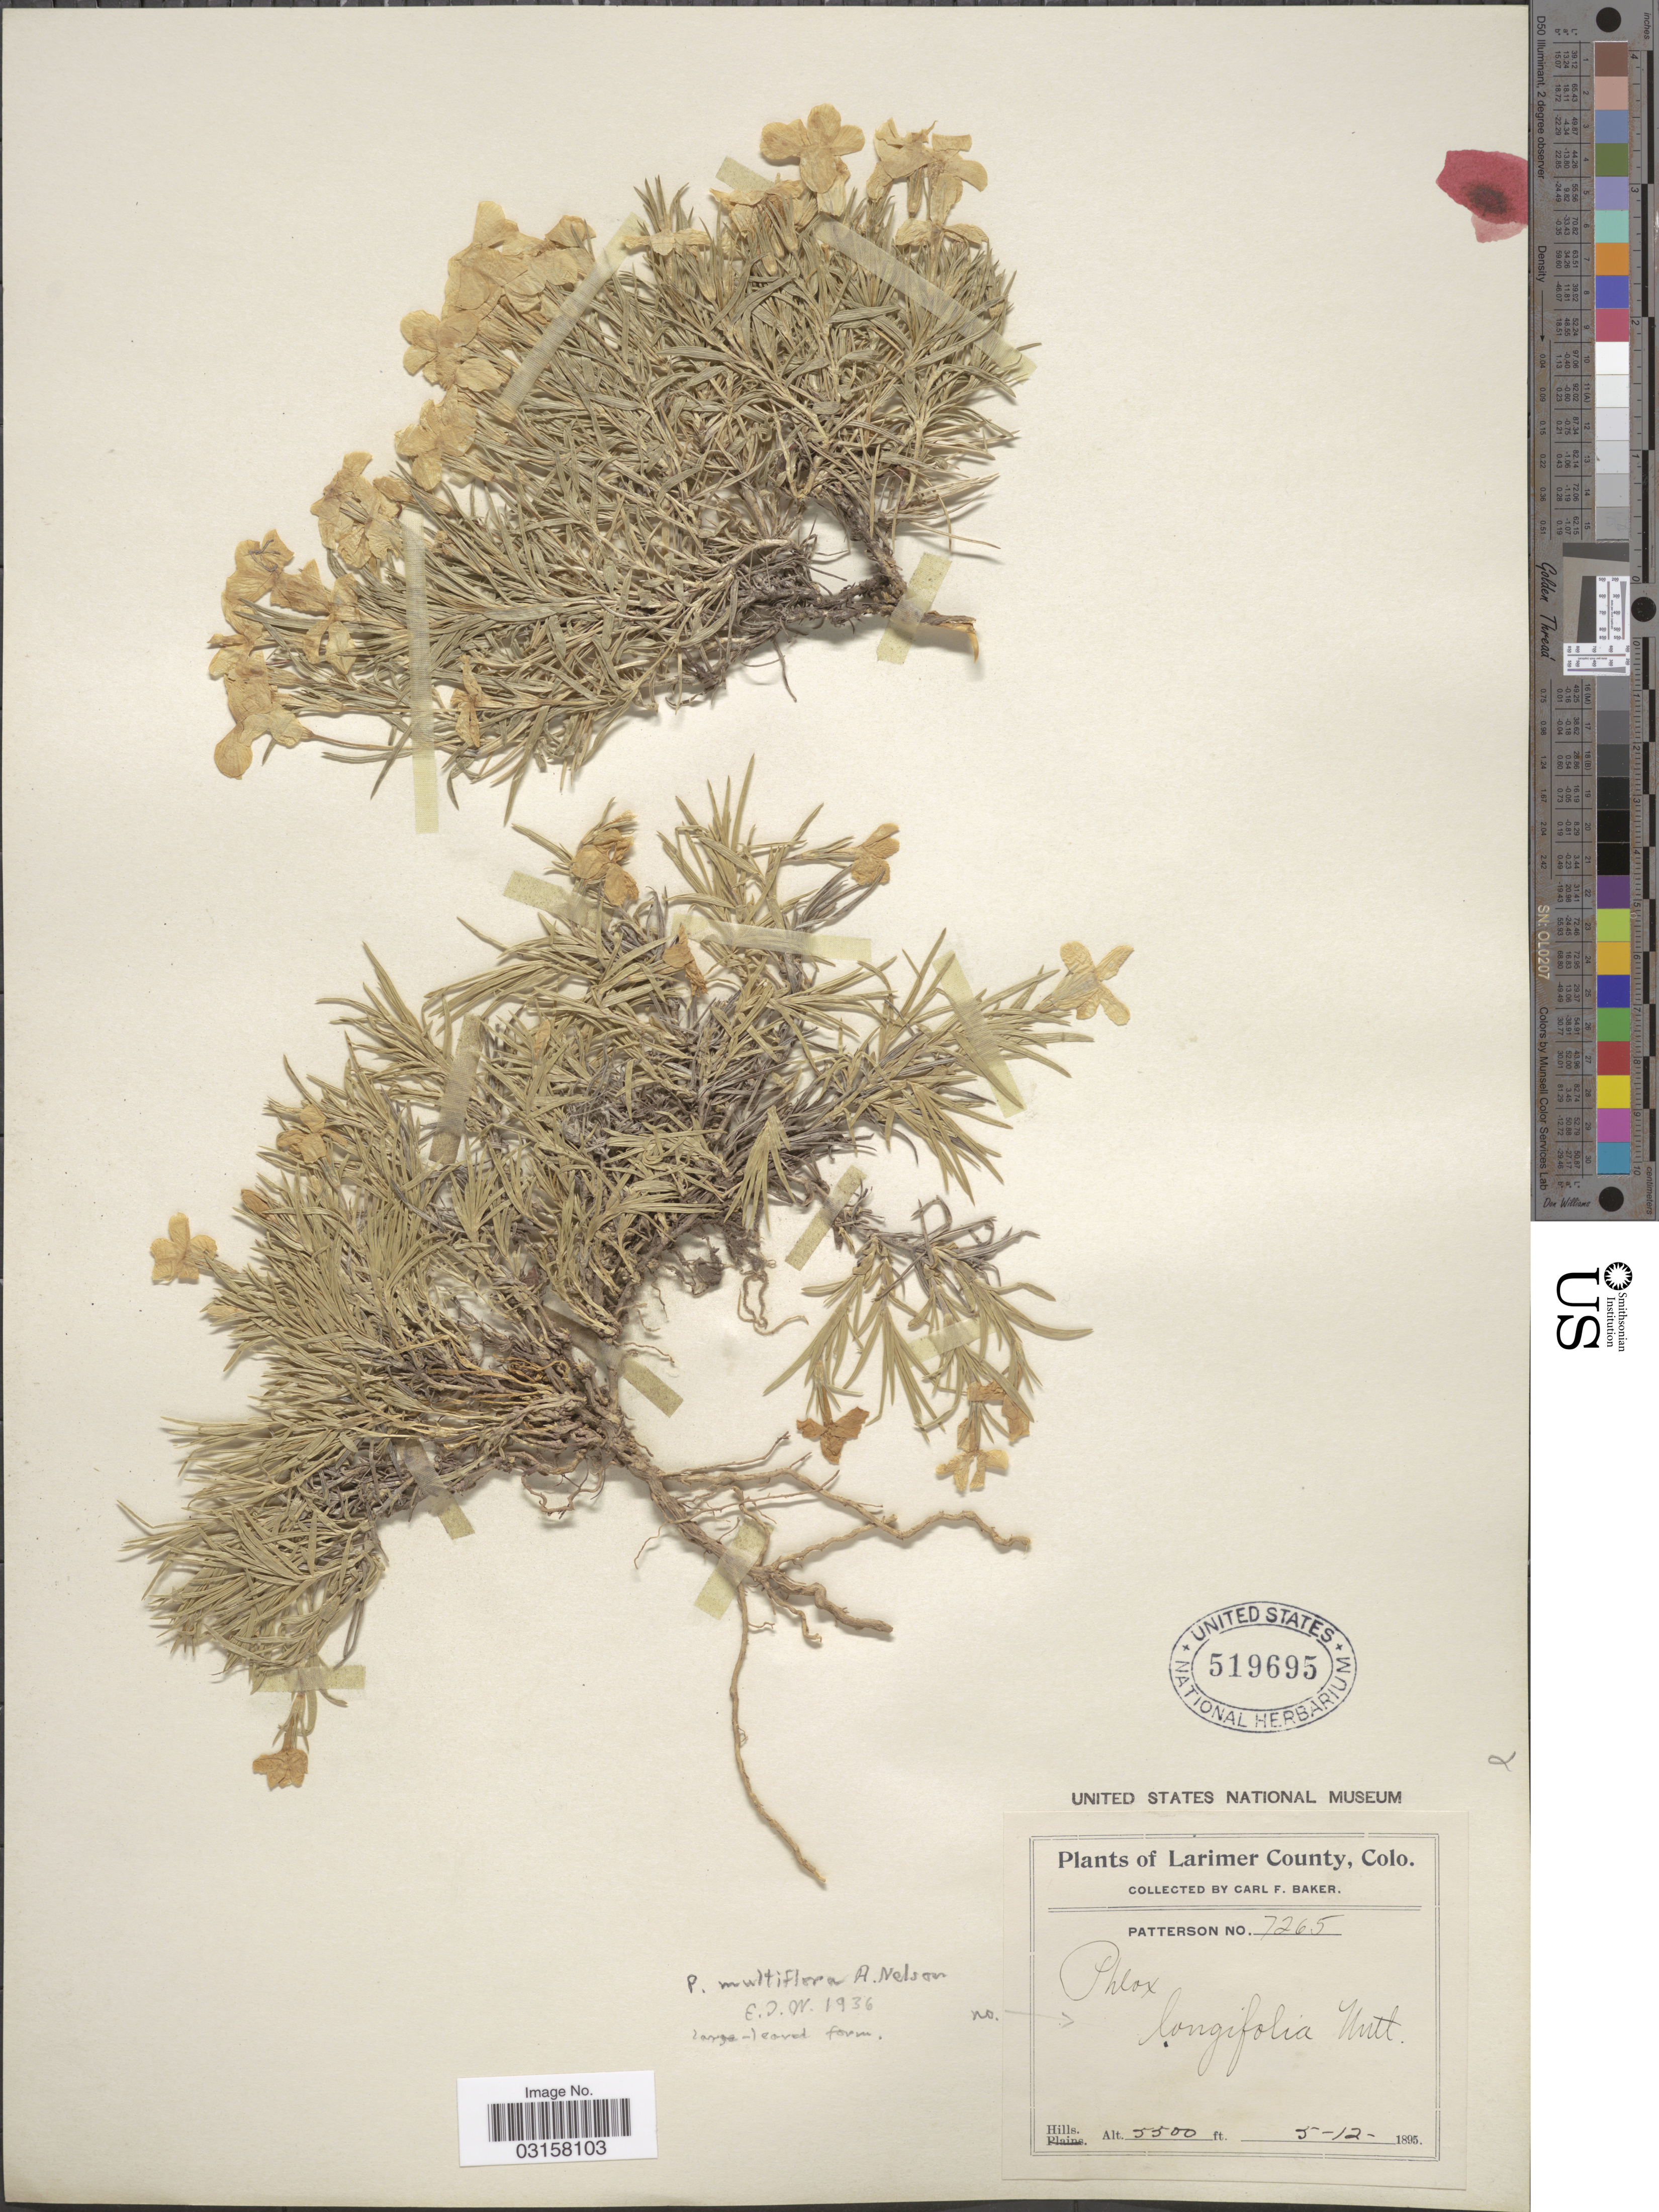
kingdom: Plantae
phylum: Tracheophyta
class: Magnoliopsida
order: Ericales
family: Polemoniaceae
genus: Phlox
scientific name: Phlox multiflora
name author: A. Nelson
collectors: C. F. Baker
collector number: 7265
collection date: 1895-05-12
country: United States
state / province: Colorado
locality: Larimer County.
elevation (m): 1676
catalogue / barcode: US 519695